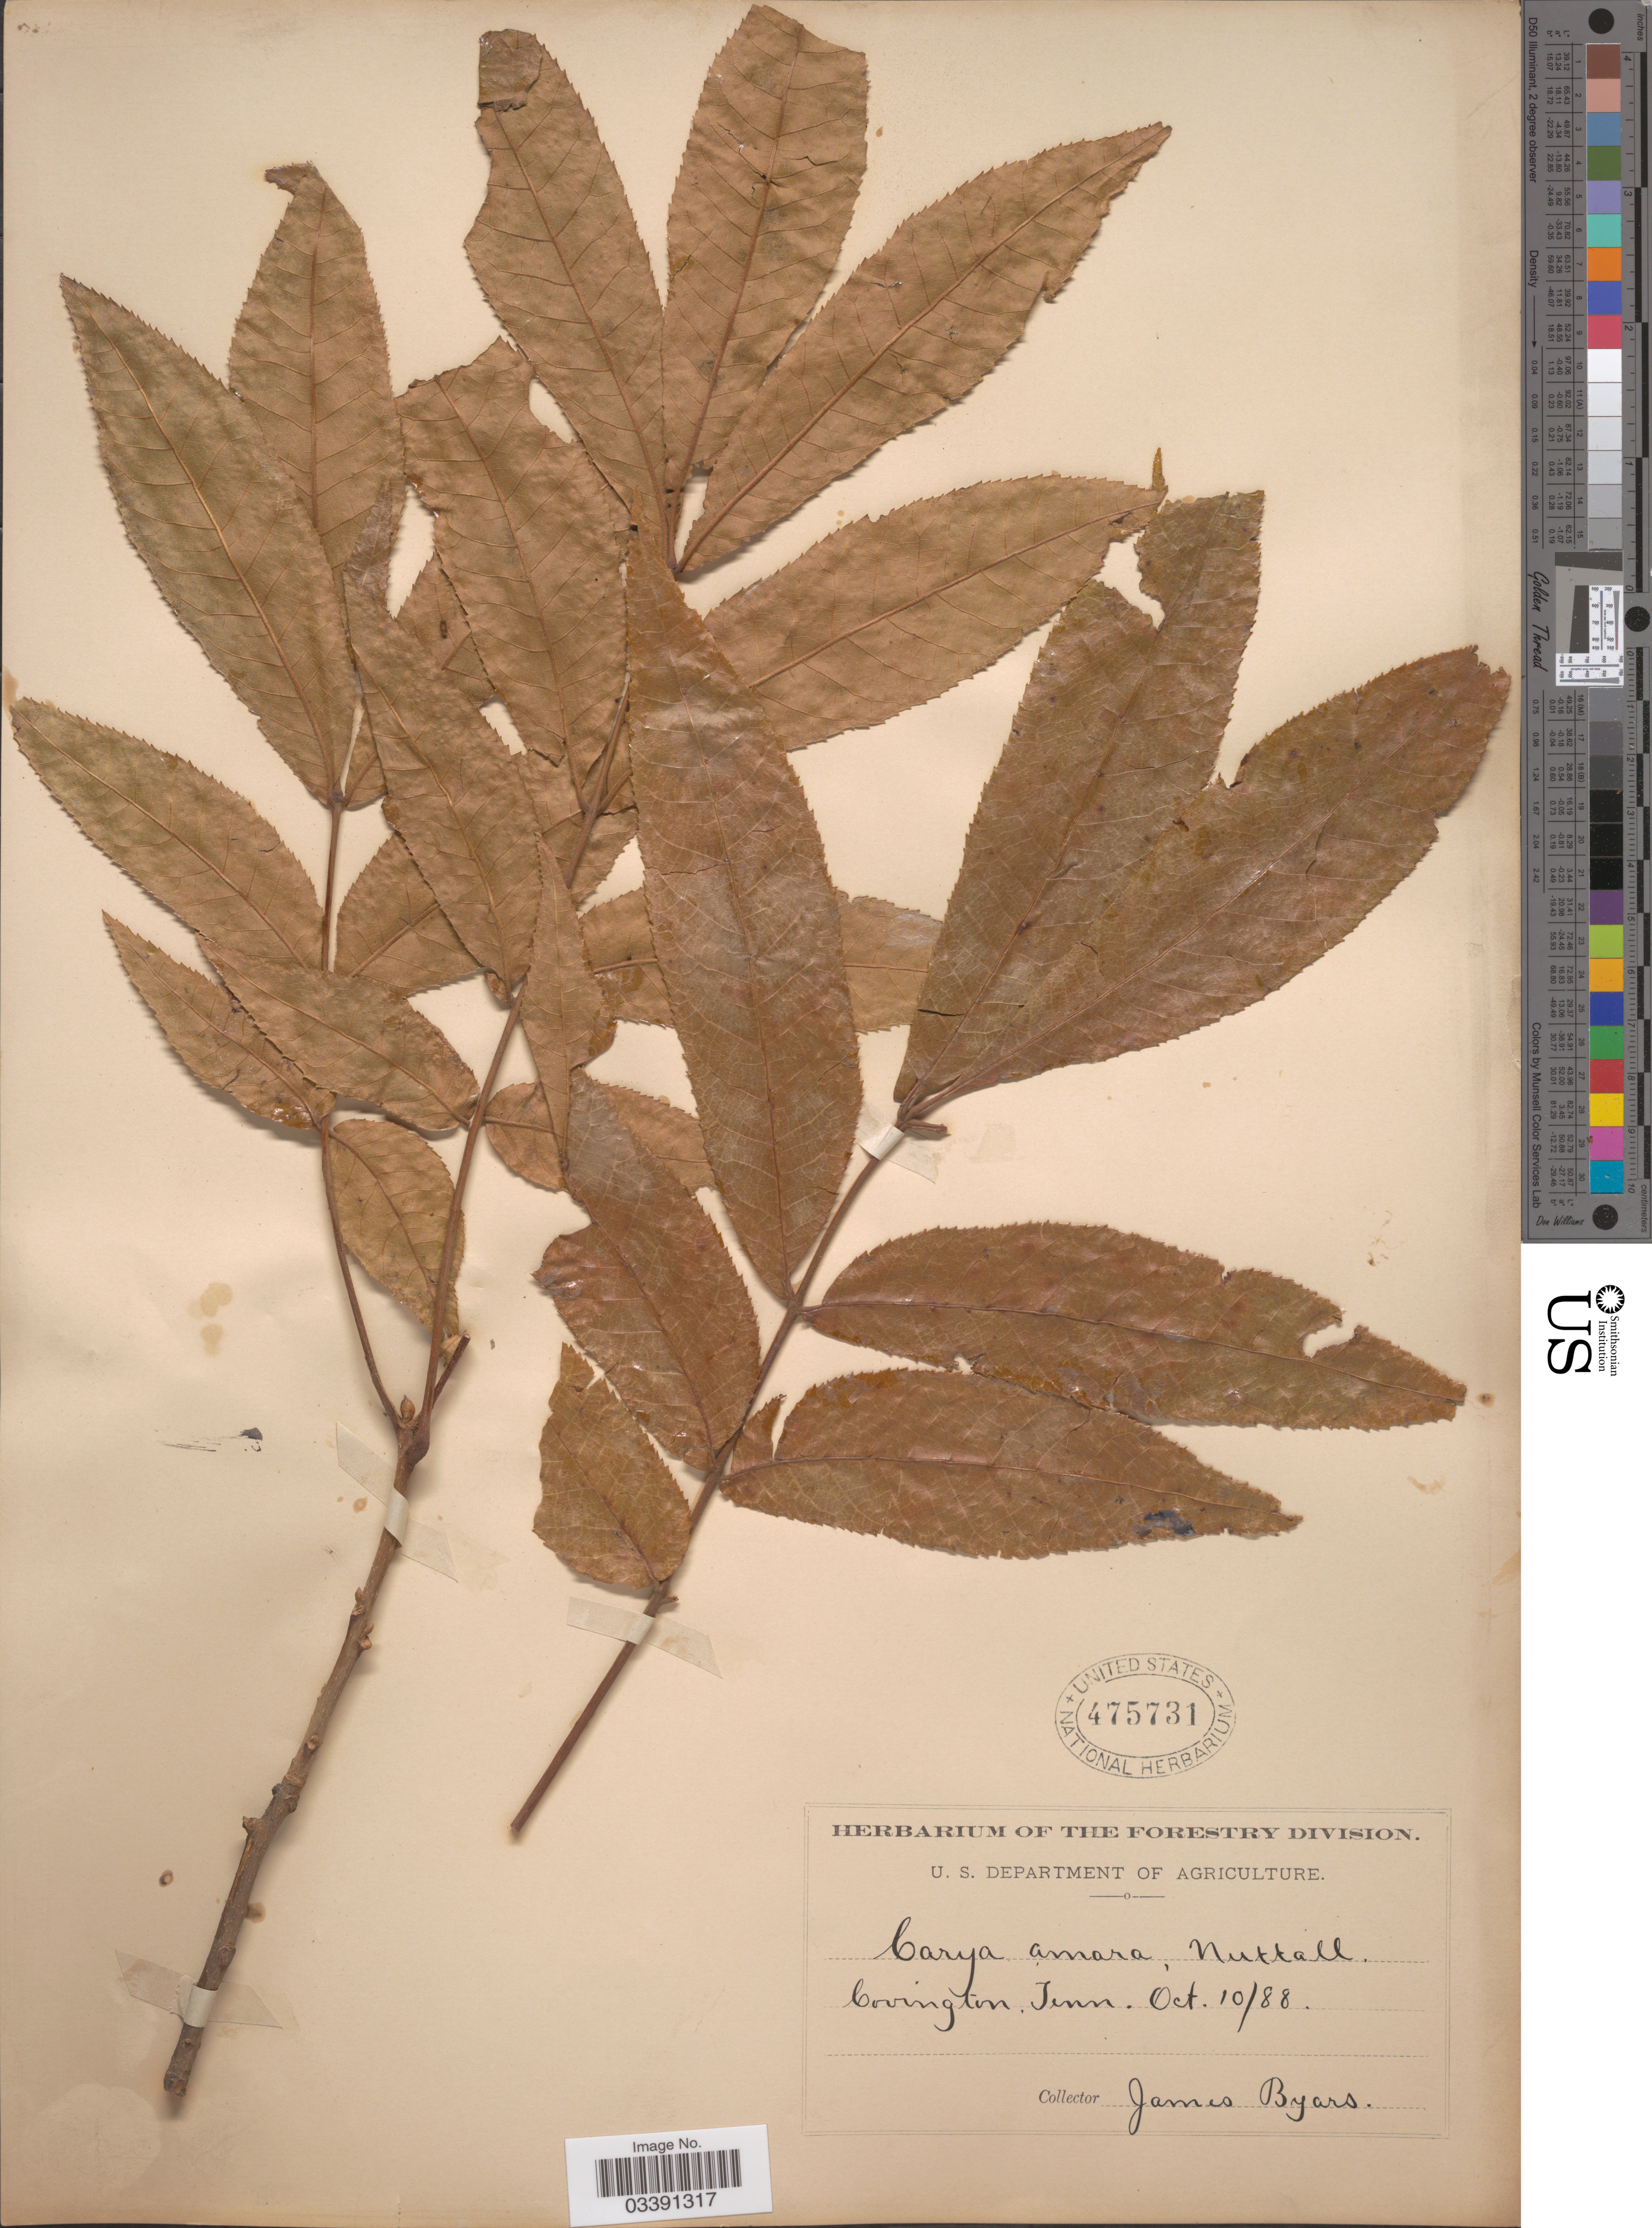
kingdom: Plantae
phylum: Tracheophyta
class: Magnoliopsida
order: Fagales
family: Juglandaceae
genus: Carya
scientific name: Carya cordiformis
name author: (Wangenh.) K. Koch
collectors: J. Byars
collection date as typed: Transcribed d/m/y: 10/10/88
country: United States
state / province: Tennessee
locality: Covington.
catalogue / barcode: US 475731